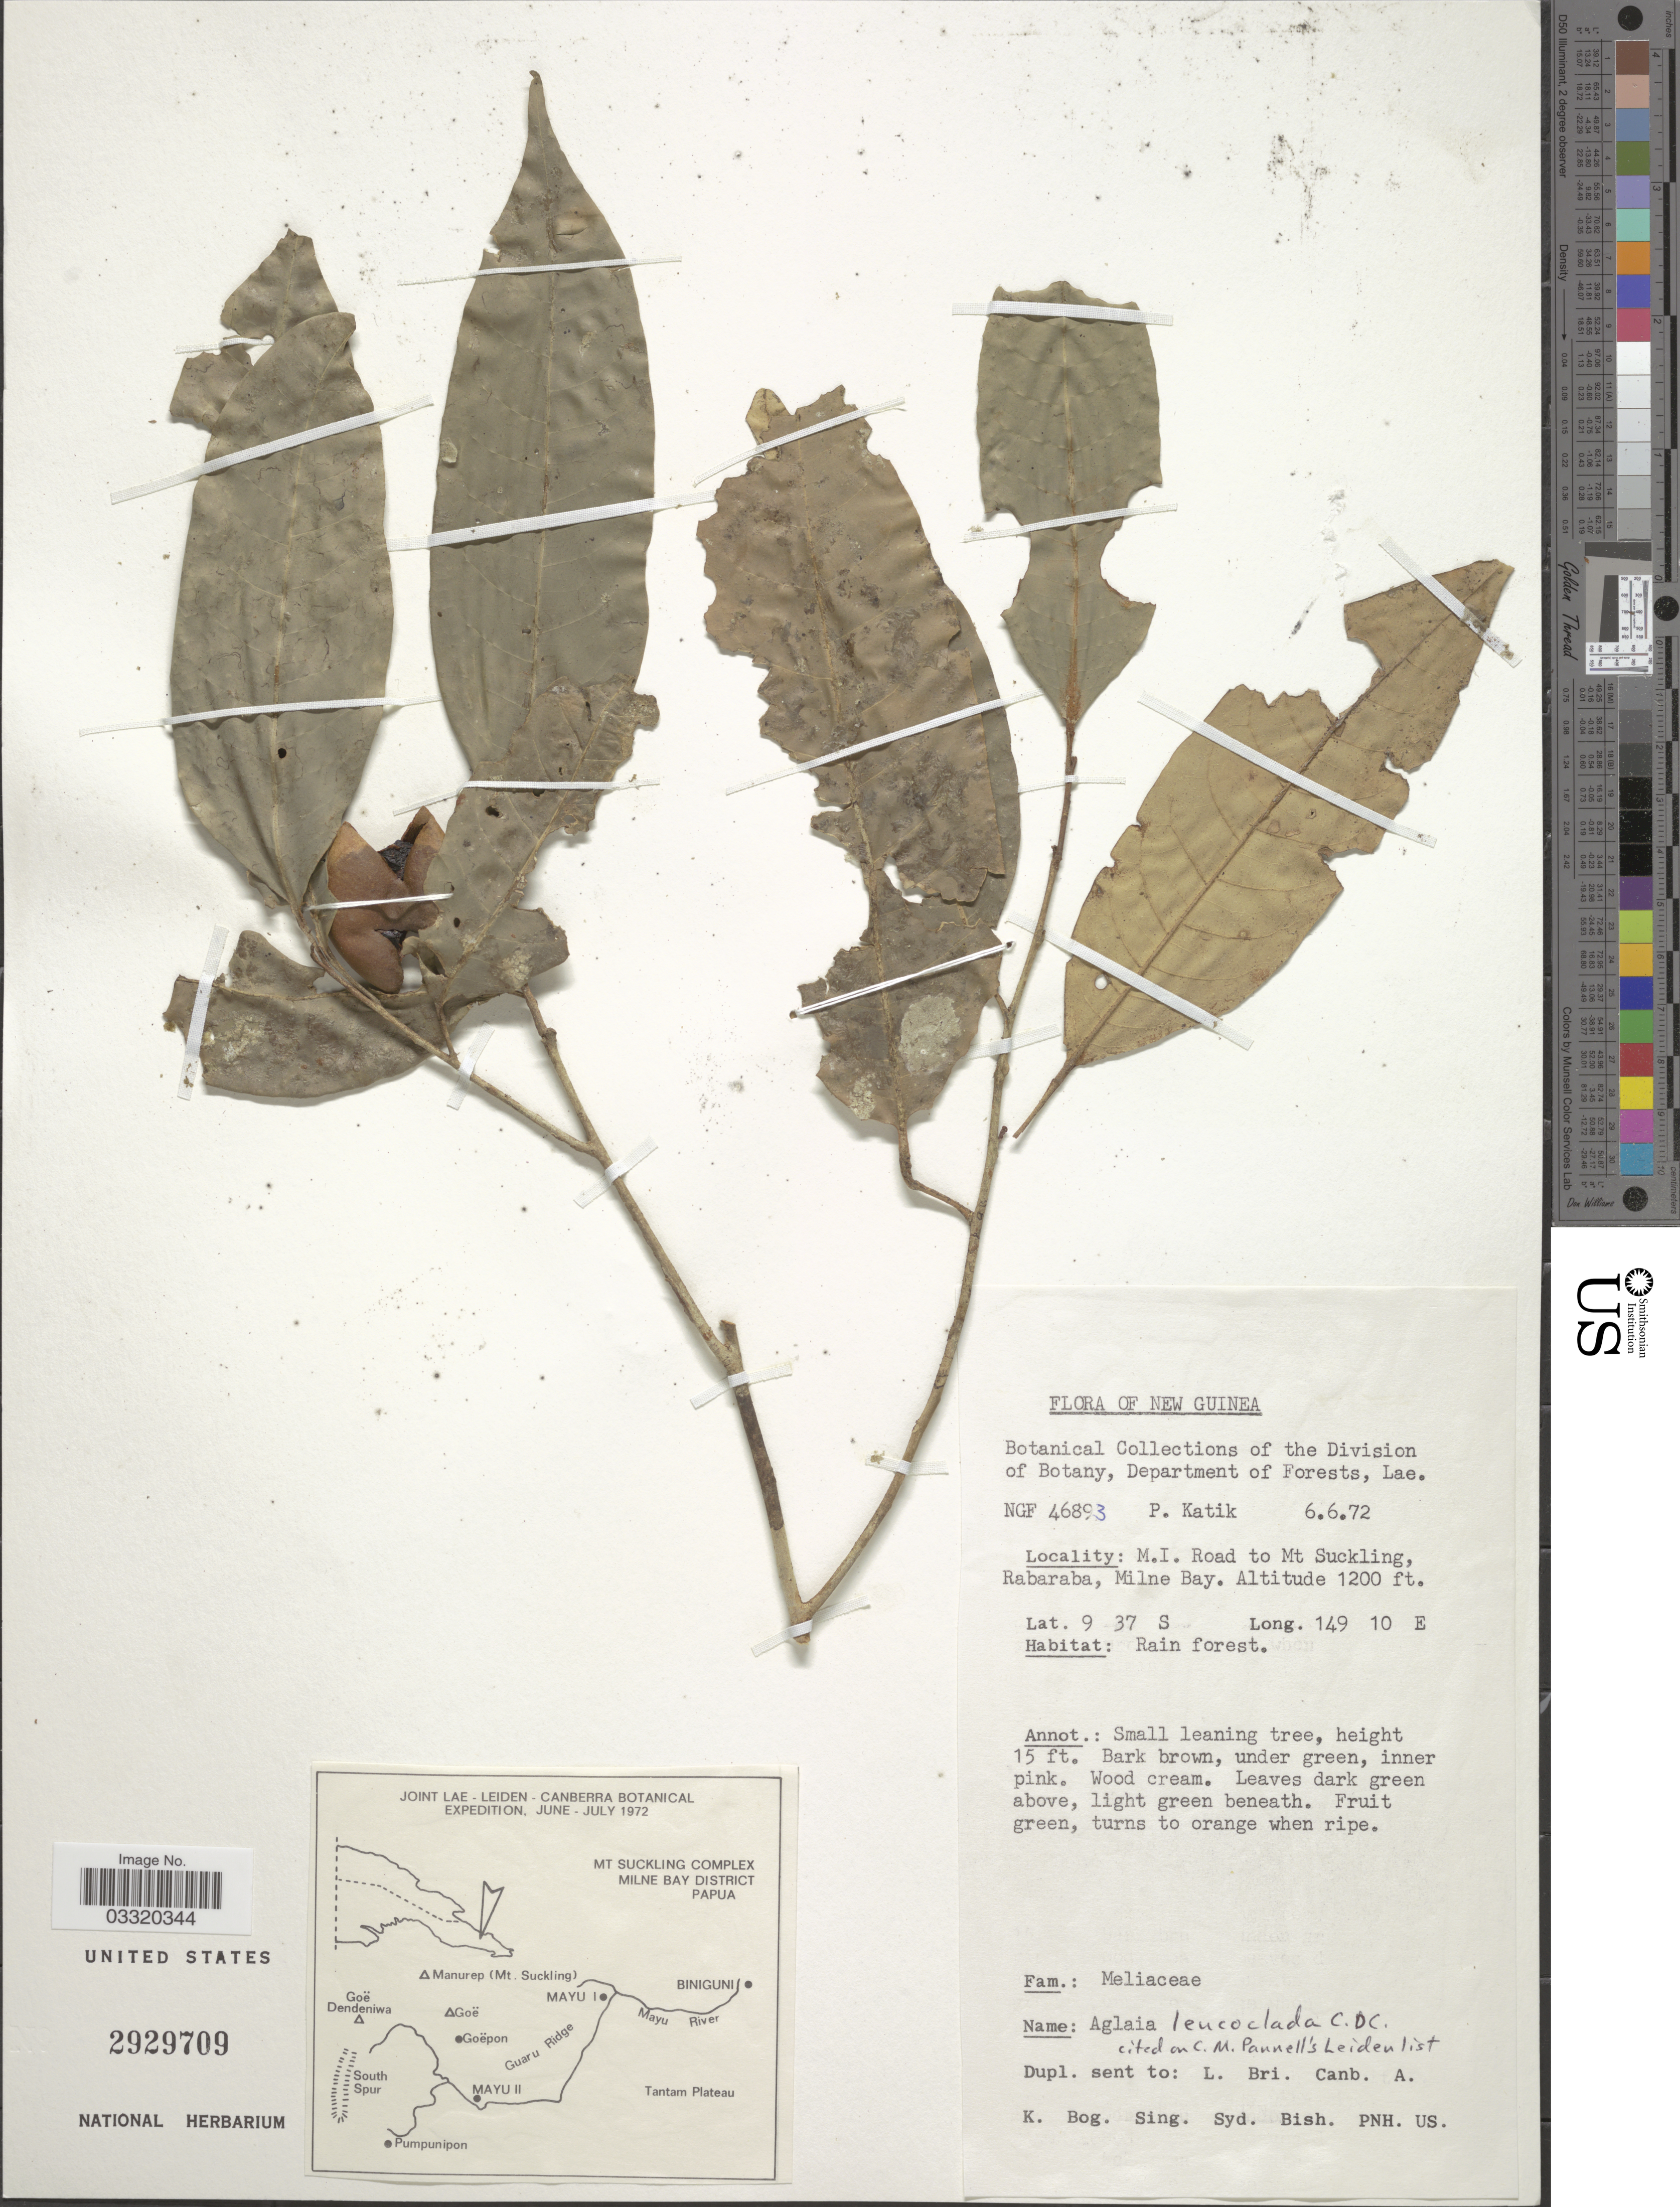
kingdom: Plantae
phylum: Tracheophyta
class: Magnoliopsida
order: Sapindales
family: Meliaceae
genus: Aglaia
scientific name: Aglaia leucoclada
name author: C. DC.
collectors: P. Katik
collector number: NGF46893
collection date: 1972-06-06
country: Papua New Guinea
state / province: Milne Bay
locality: New Guinea. M.I. Road to Mt Suckling, Rabaraba.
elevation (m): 366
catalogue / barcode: US 2929709